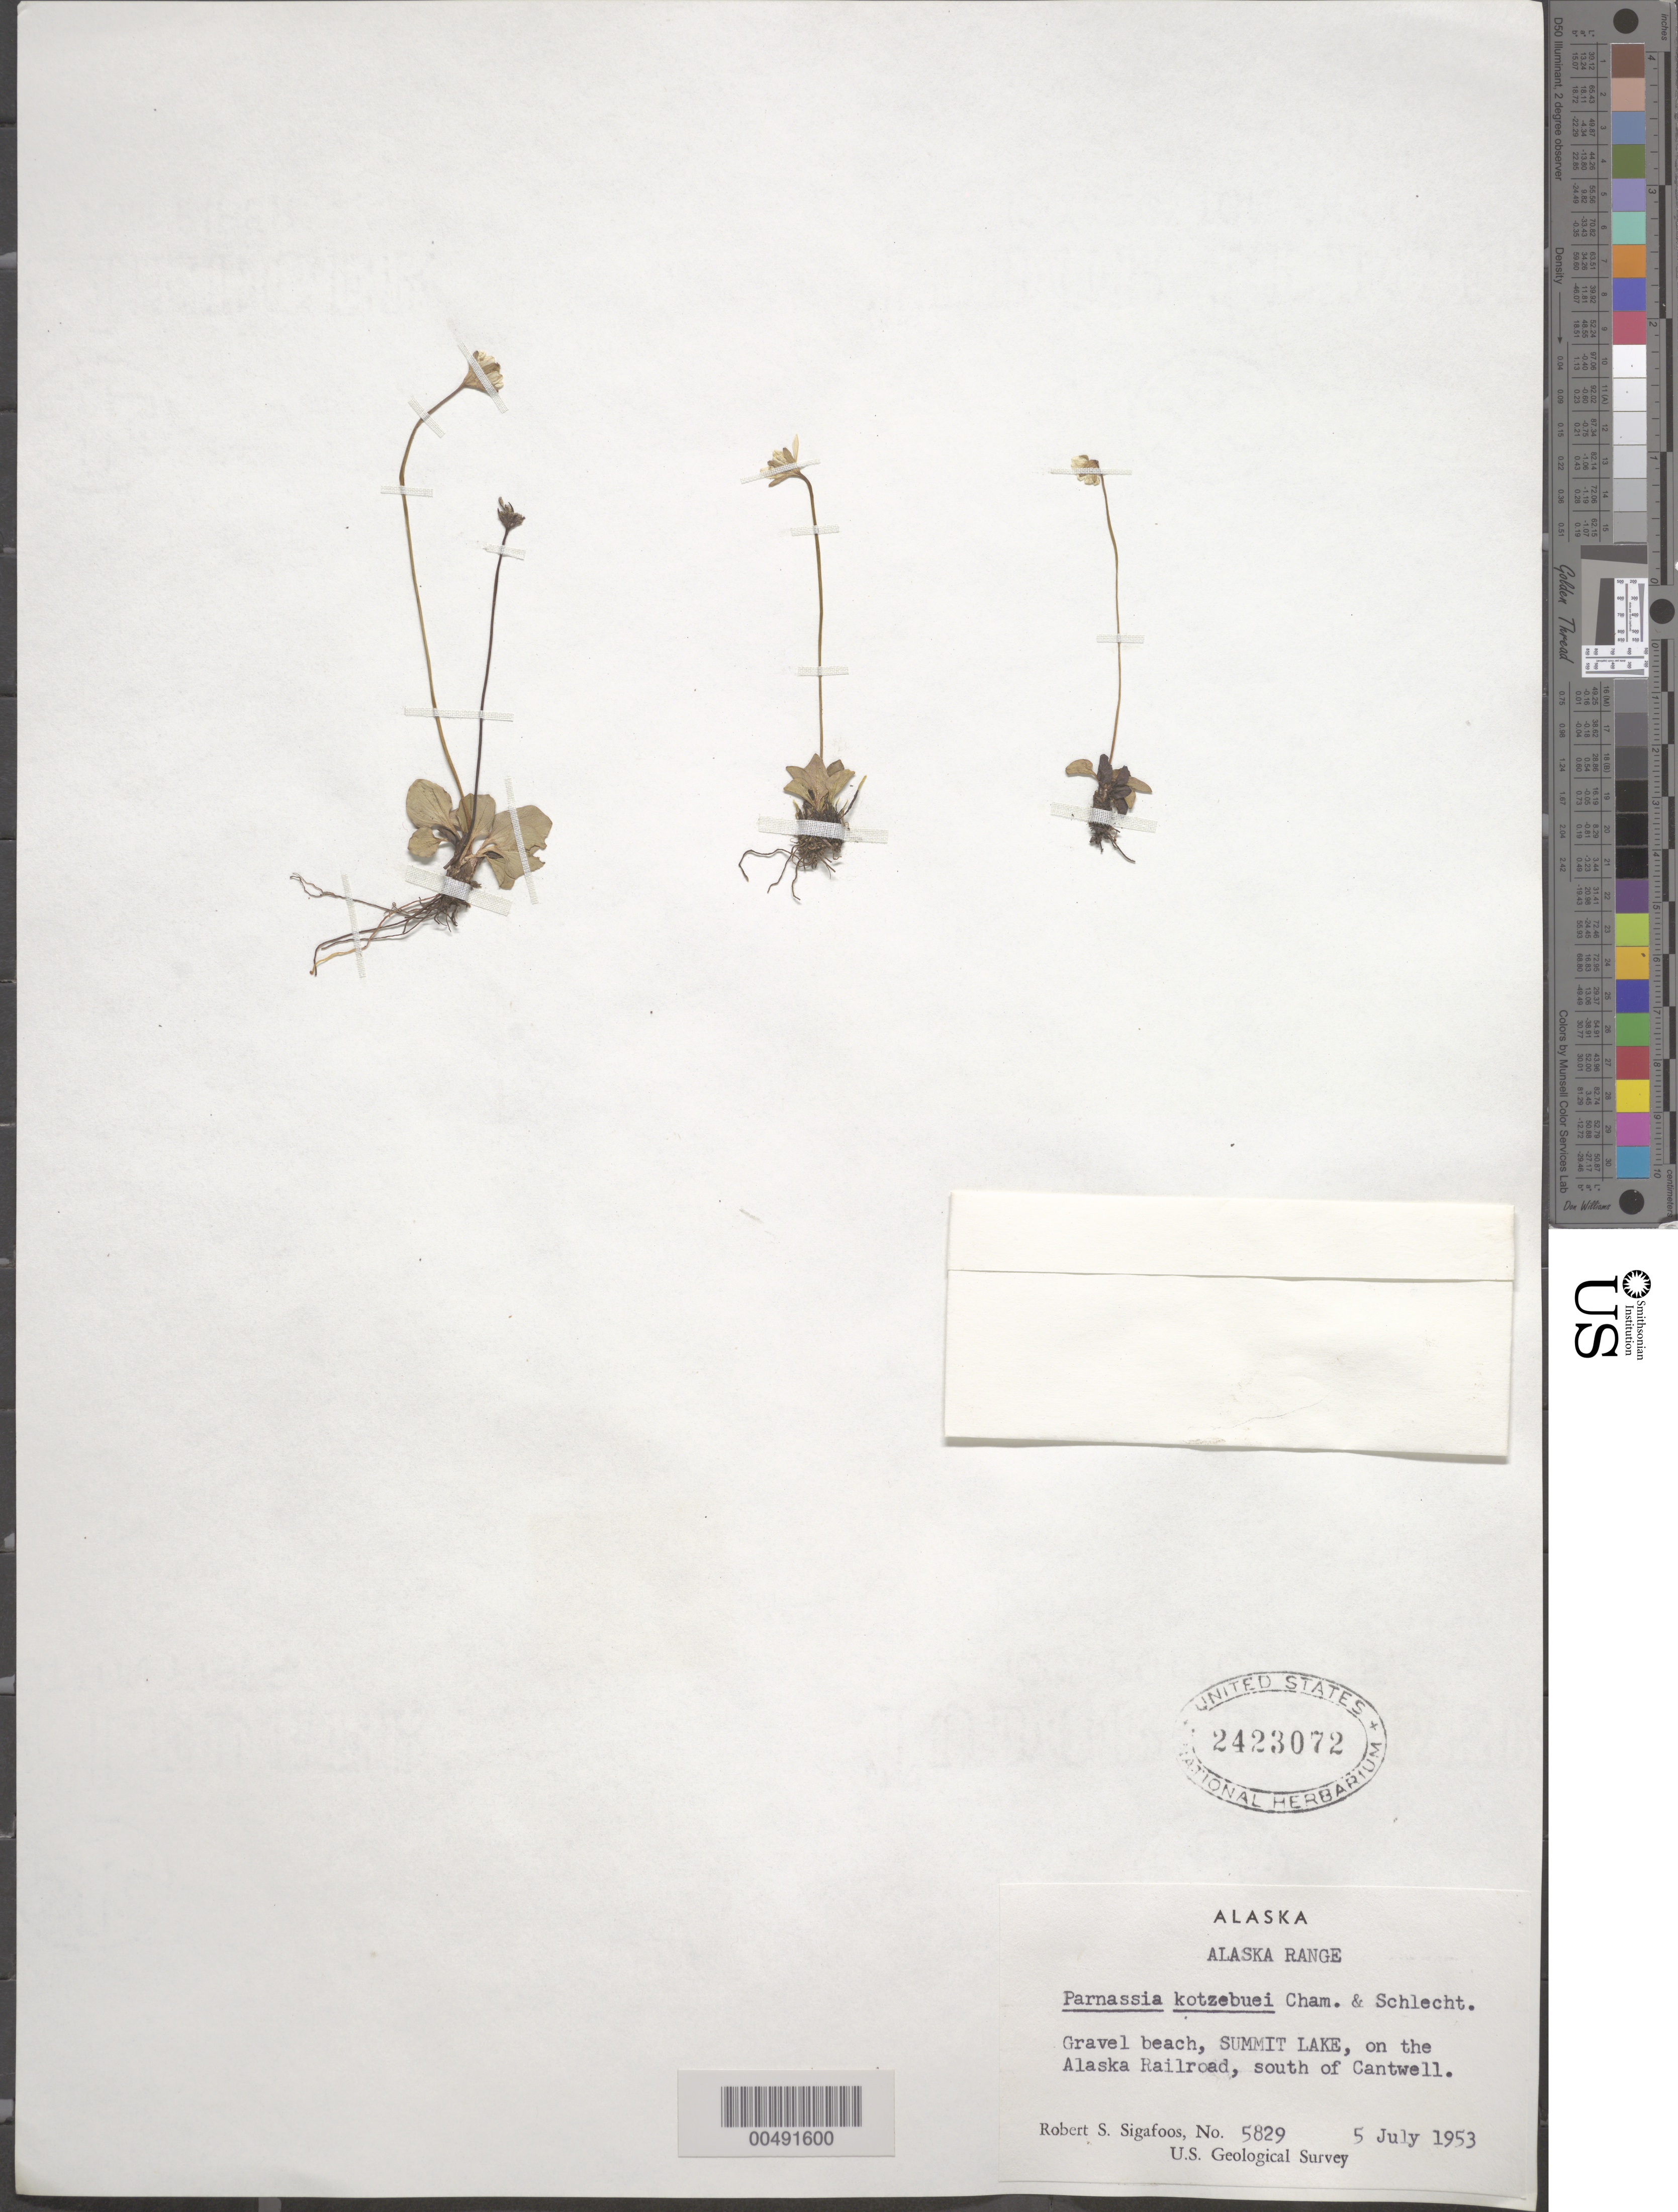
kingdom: Plantae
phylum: Tracheophyta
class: Magnoliopsida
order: Celastrales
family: Parnassiaceae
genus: Parnassia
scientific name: Parnassia kotzebuei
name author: Cham. ex Spreng.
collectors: R. Sigafoos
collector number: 5829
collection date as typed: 05 Jul 1953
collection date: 1953-07-05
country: United States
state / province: Alaska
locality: Seward Peninsula, Summit Lake, on the Alaska Railroad, south of Cantwell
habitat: gravel beach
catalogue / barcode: US 2423072